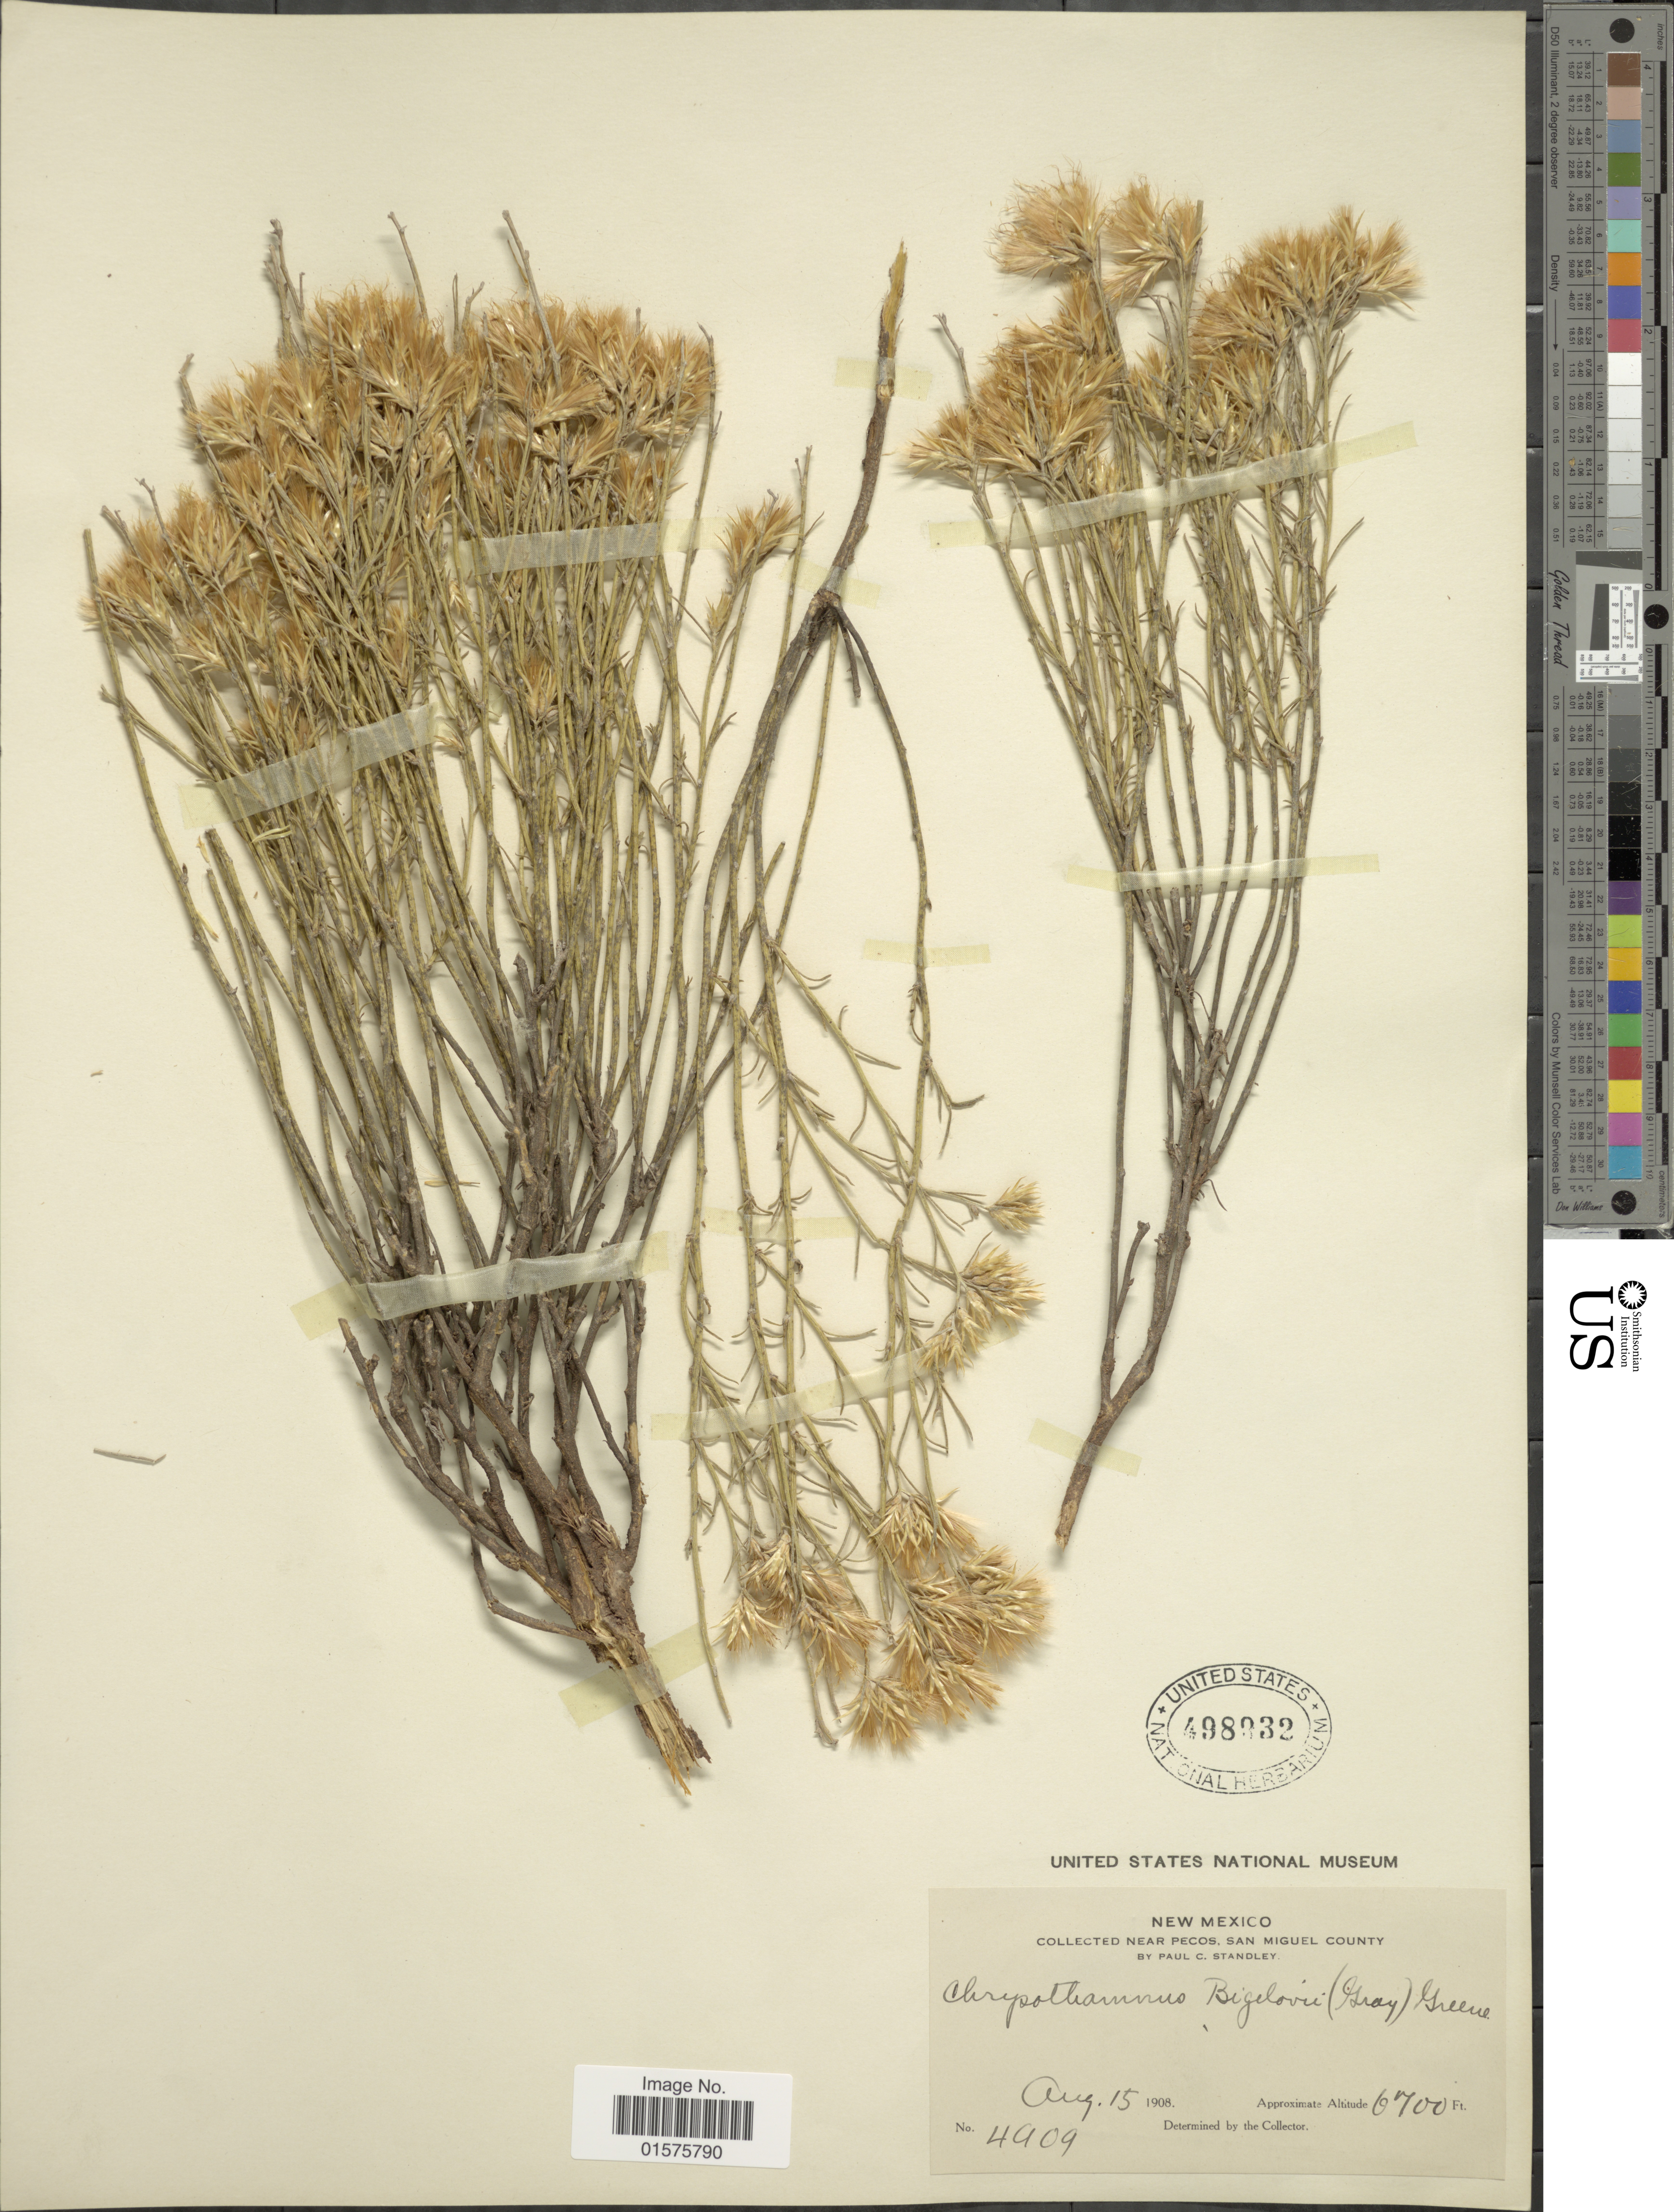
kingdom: Plantae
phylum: Tracheophyta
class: Magnoliopsida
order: Asterales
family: Asteraceae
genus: Ericameria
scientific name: Ericameria nauseosa var. bigelovii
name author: (A. Gray) G.L. Nesom & G.I. Baird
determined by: Urbatsch, Lowell E., Curator (LSU), Louisiana State University (UNITED STATES)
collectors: P. C. Standley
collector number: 4909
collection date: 1908-08-15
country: United States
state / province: New Mexico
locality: Near Pecos, San Miguel County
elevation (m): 2042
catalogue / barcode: US 498332